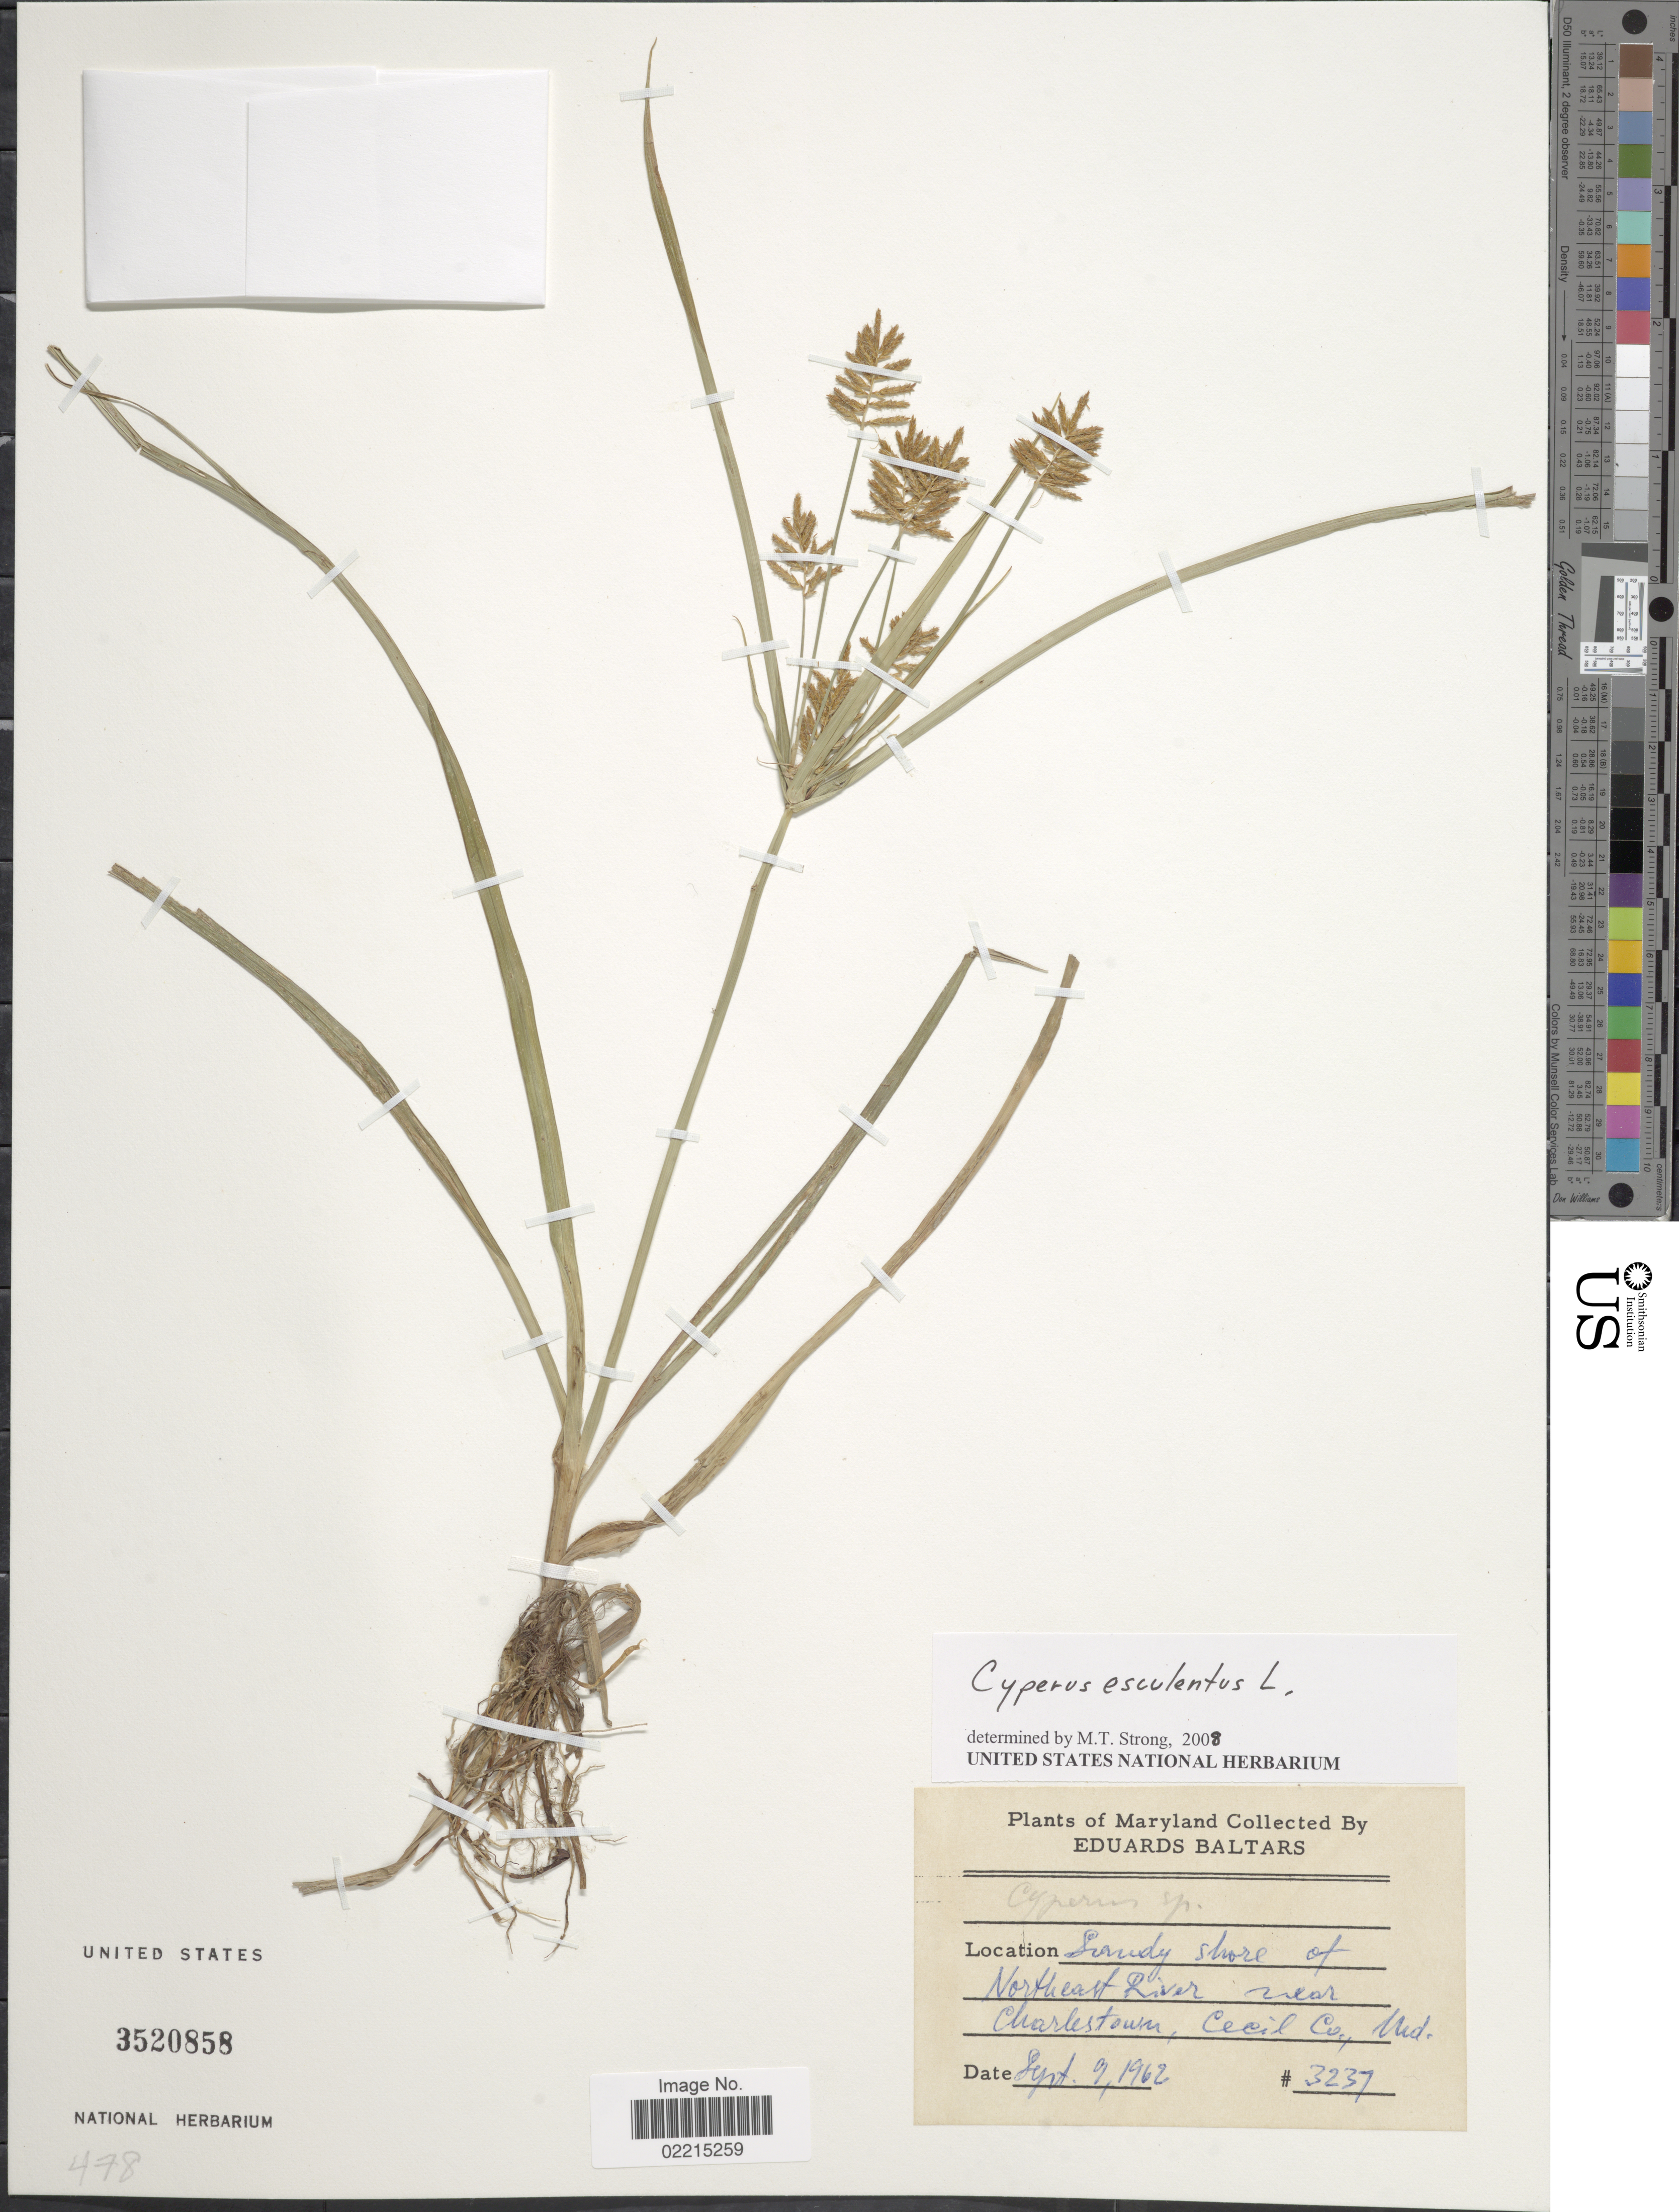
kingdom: Plantae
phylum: Tracheophyta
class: Liliopsida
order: Poales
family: Cyperaceae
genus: Cyperus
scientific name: Cyperus esculentus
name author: L.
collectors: E. Baltars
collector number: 3237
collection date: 1962-09-09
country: United States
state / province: Maryland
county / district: Cecil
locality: Sandy shore of Northeast River near Charelstown, Cecil Co.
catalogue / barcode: US 3520858